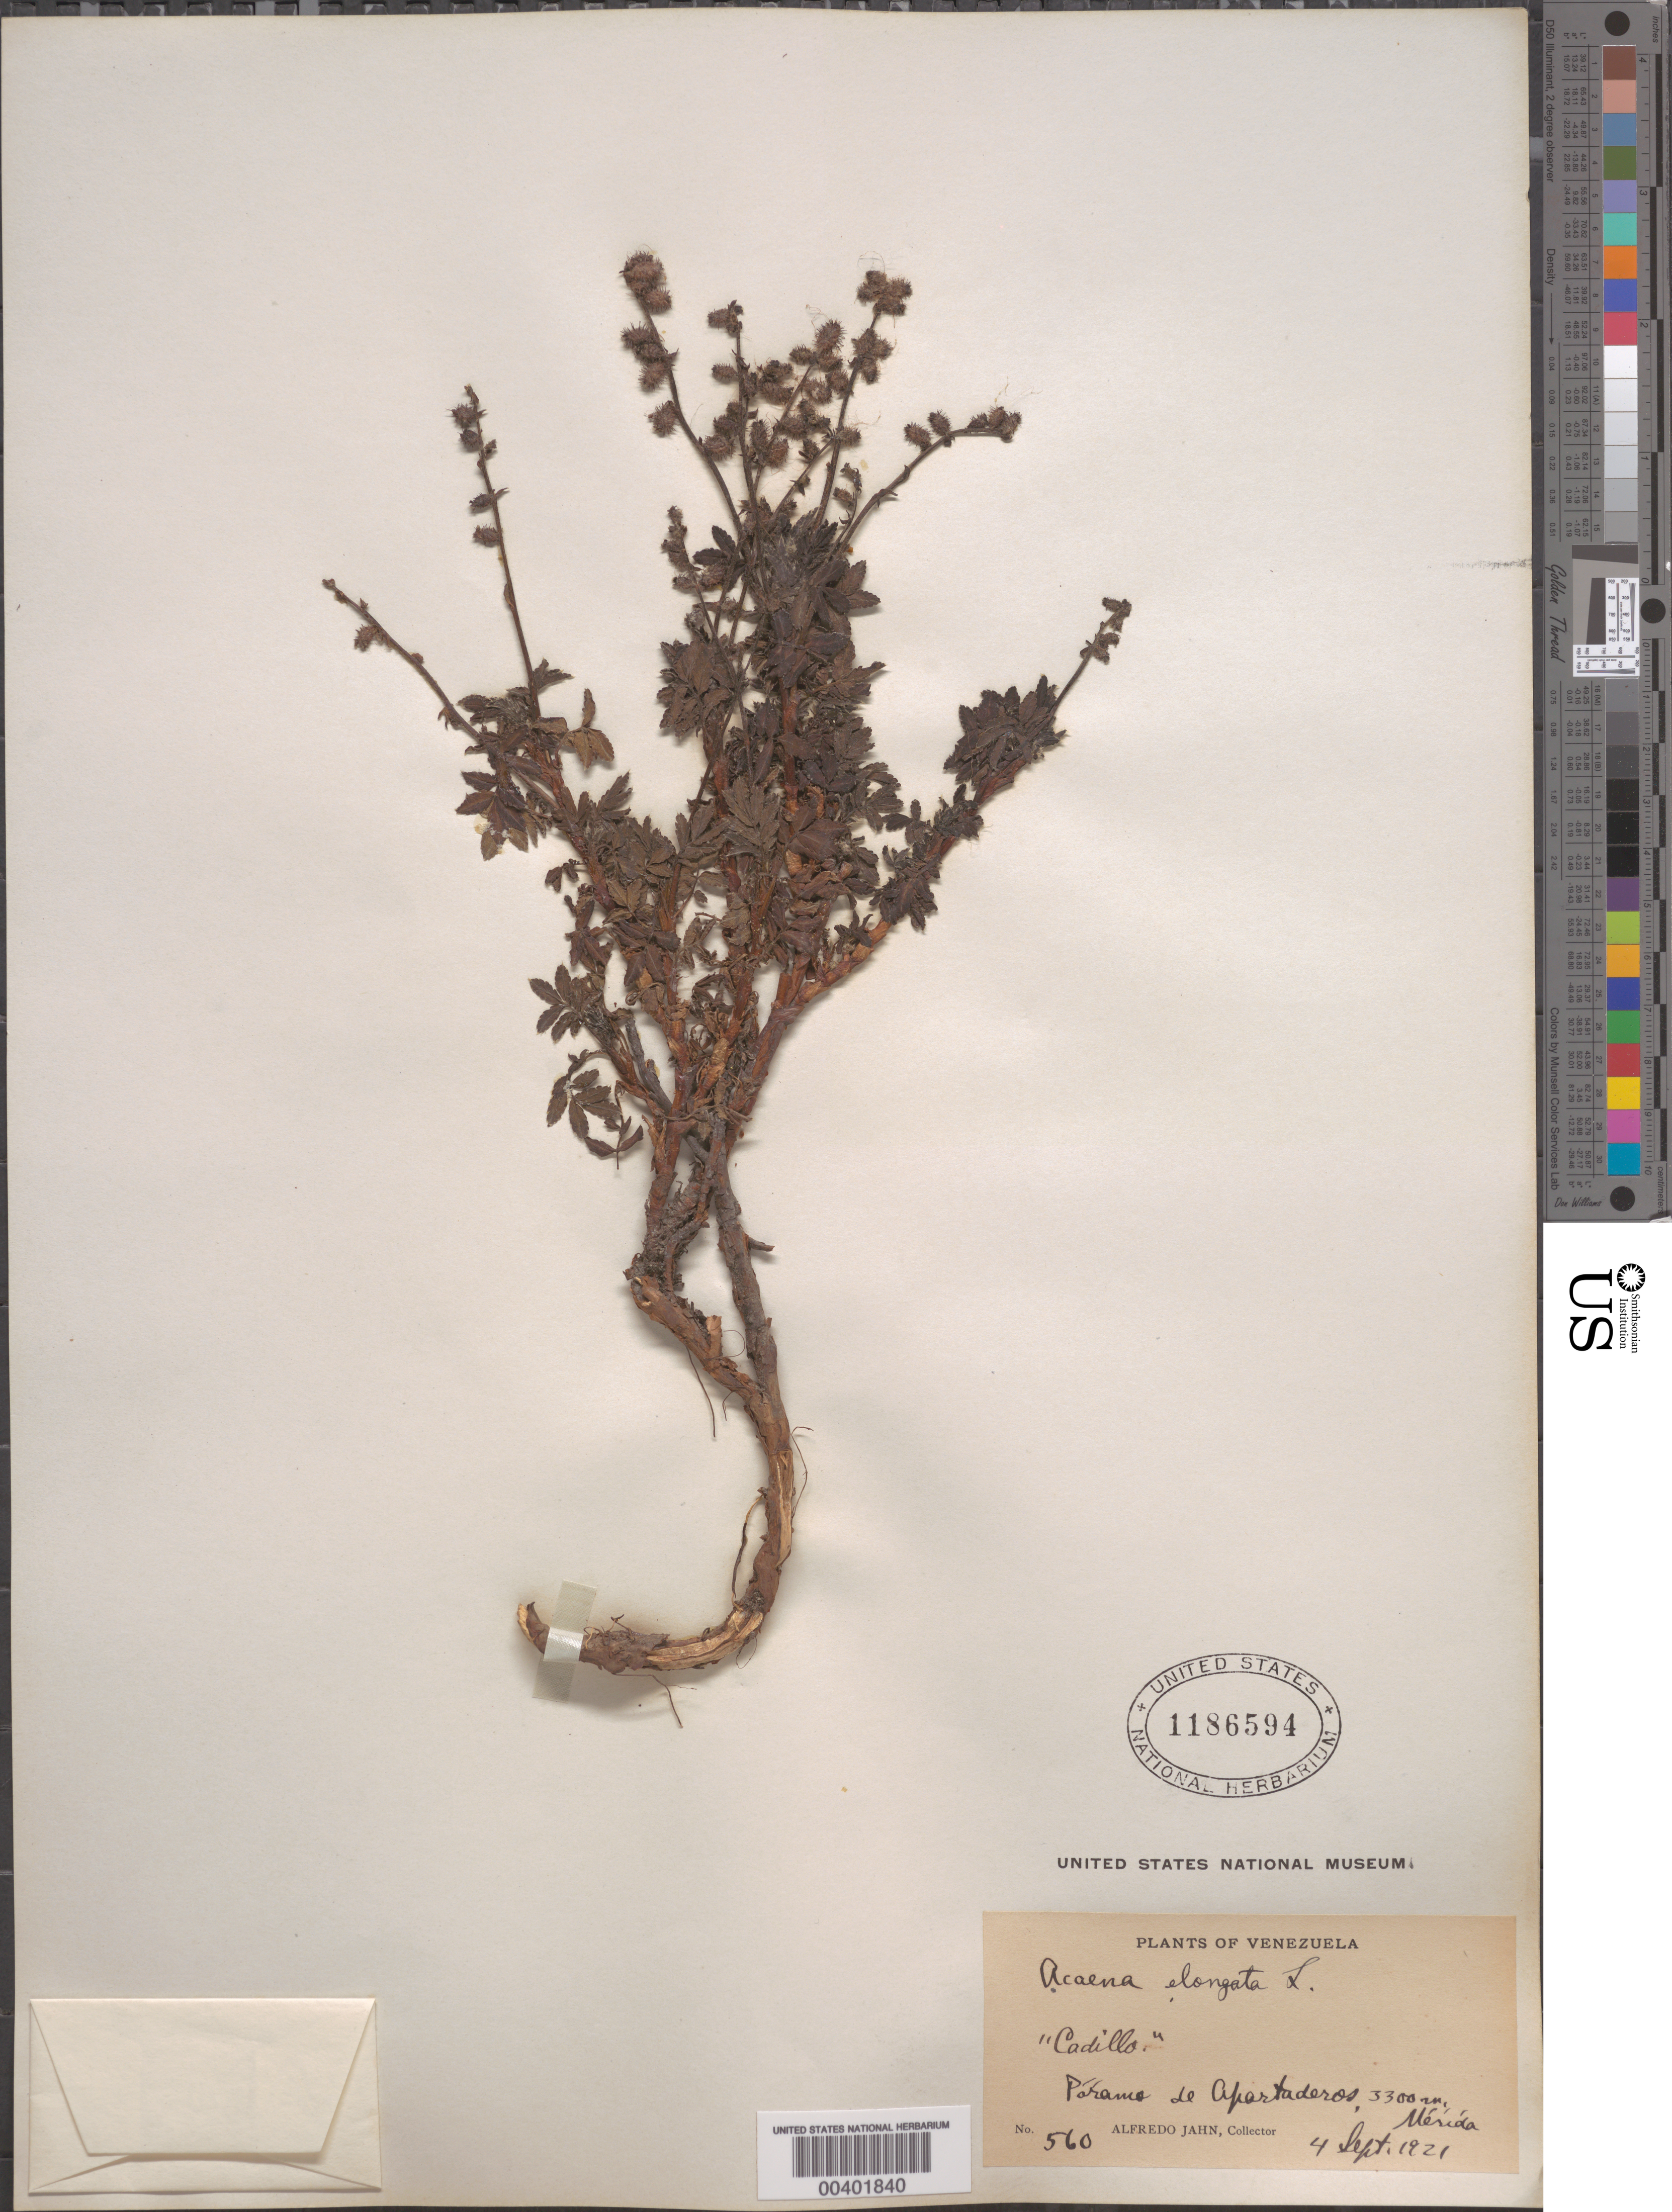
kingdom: Plantae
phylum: Tracheophyta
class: Magnoliopsida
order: Rosales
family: Rosaceae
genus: Acaena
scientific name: Acaena elongata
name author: L.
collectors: A. Jahn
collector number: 560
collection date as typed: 04 Sep 1921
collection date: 1921-09-04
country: Venezuela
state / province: Mérida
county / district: Rangel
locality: Páramo de Apartaderos Apartaderos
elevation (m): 3300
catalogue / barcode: US 1186594